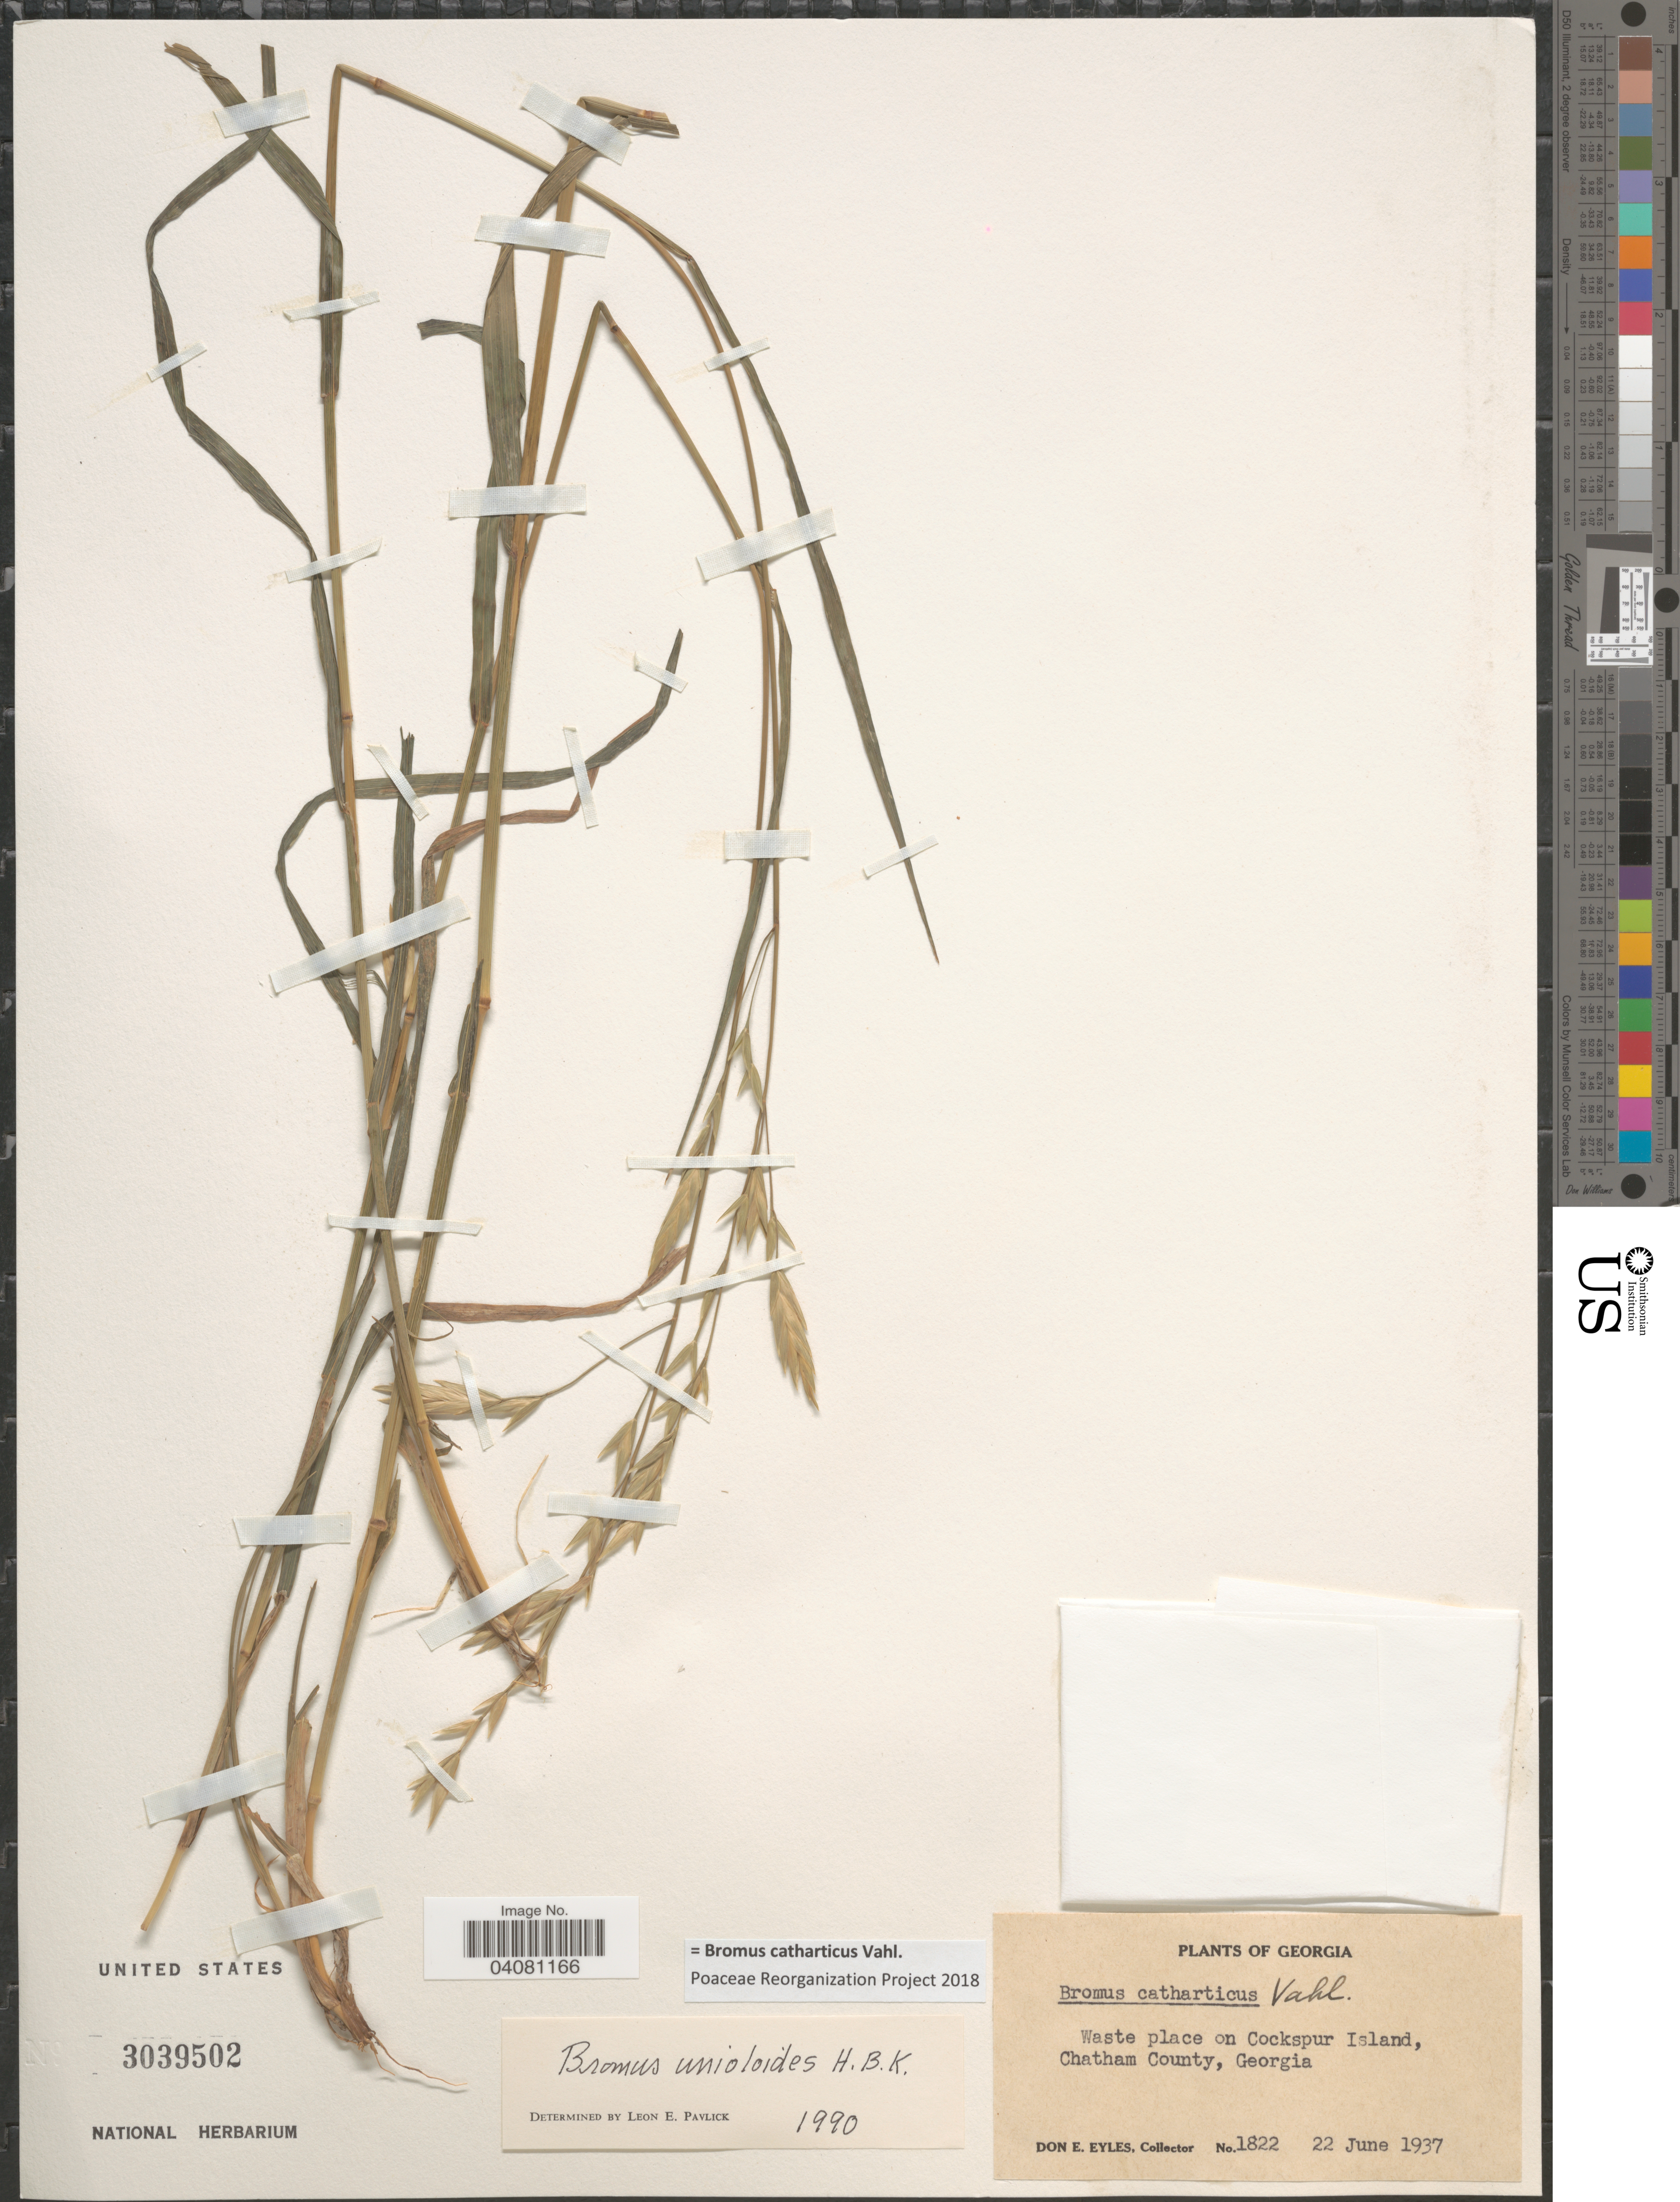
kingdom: Plantae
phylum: Tracheophyta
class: Liliopsida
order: Poales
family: Poaceae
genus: Bromus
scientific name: Bromus catharticus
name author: Vahl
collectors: D. Eyles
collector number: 1822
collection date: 1937-06-22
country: United States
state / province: Georgia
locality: Waste place on Cockspur Island, Chatham County.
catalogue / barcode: US 3039502